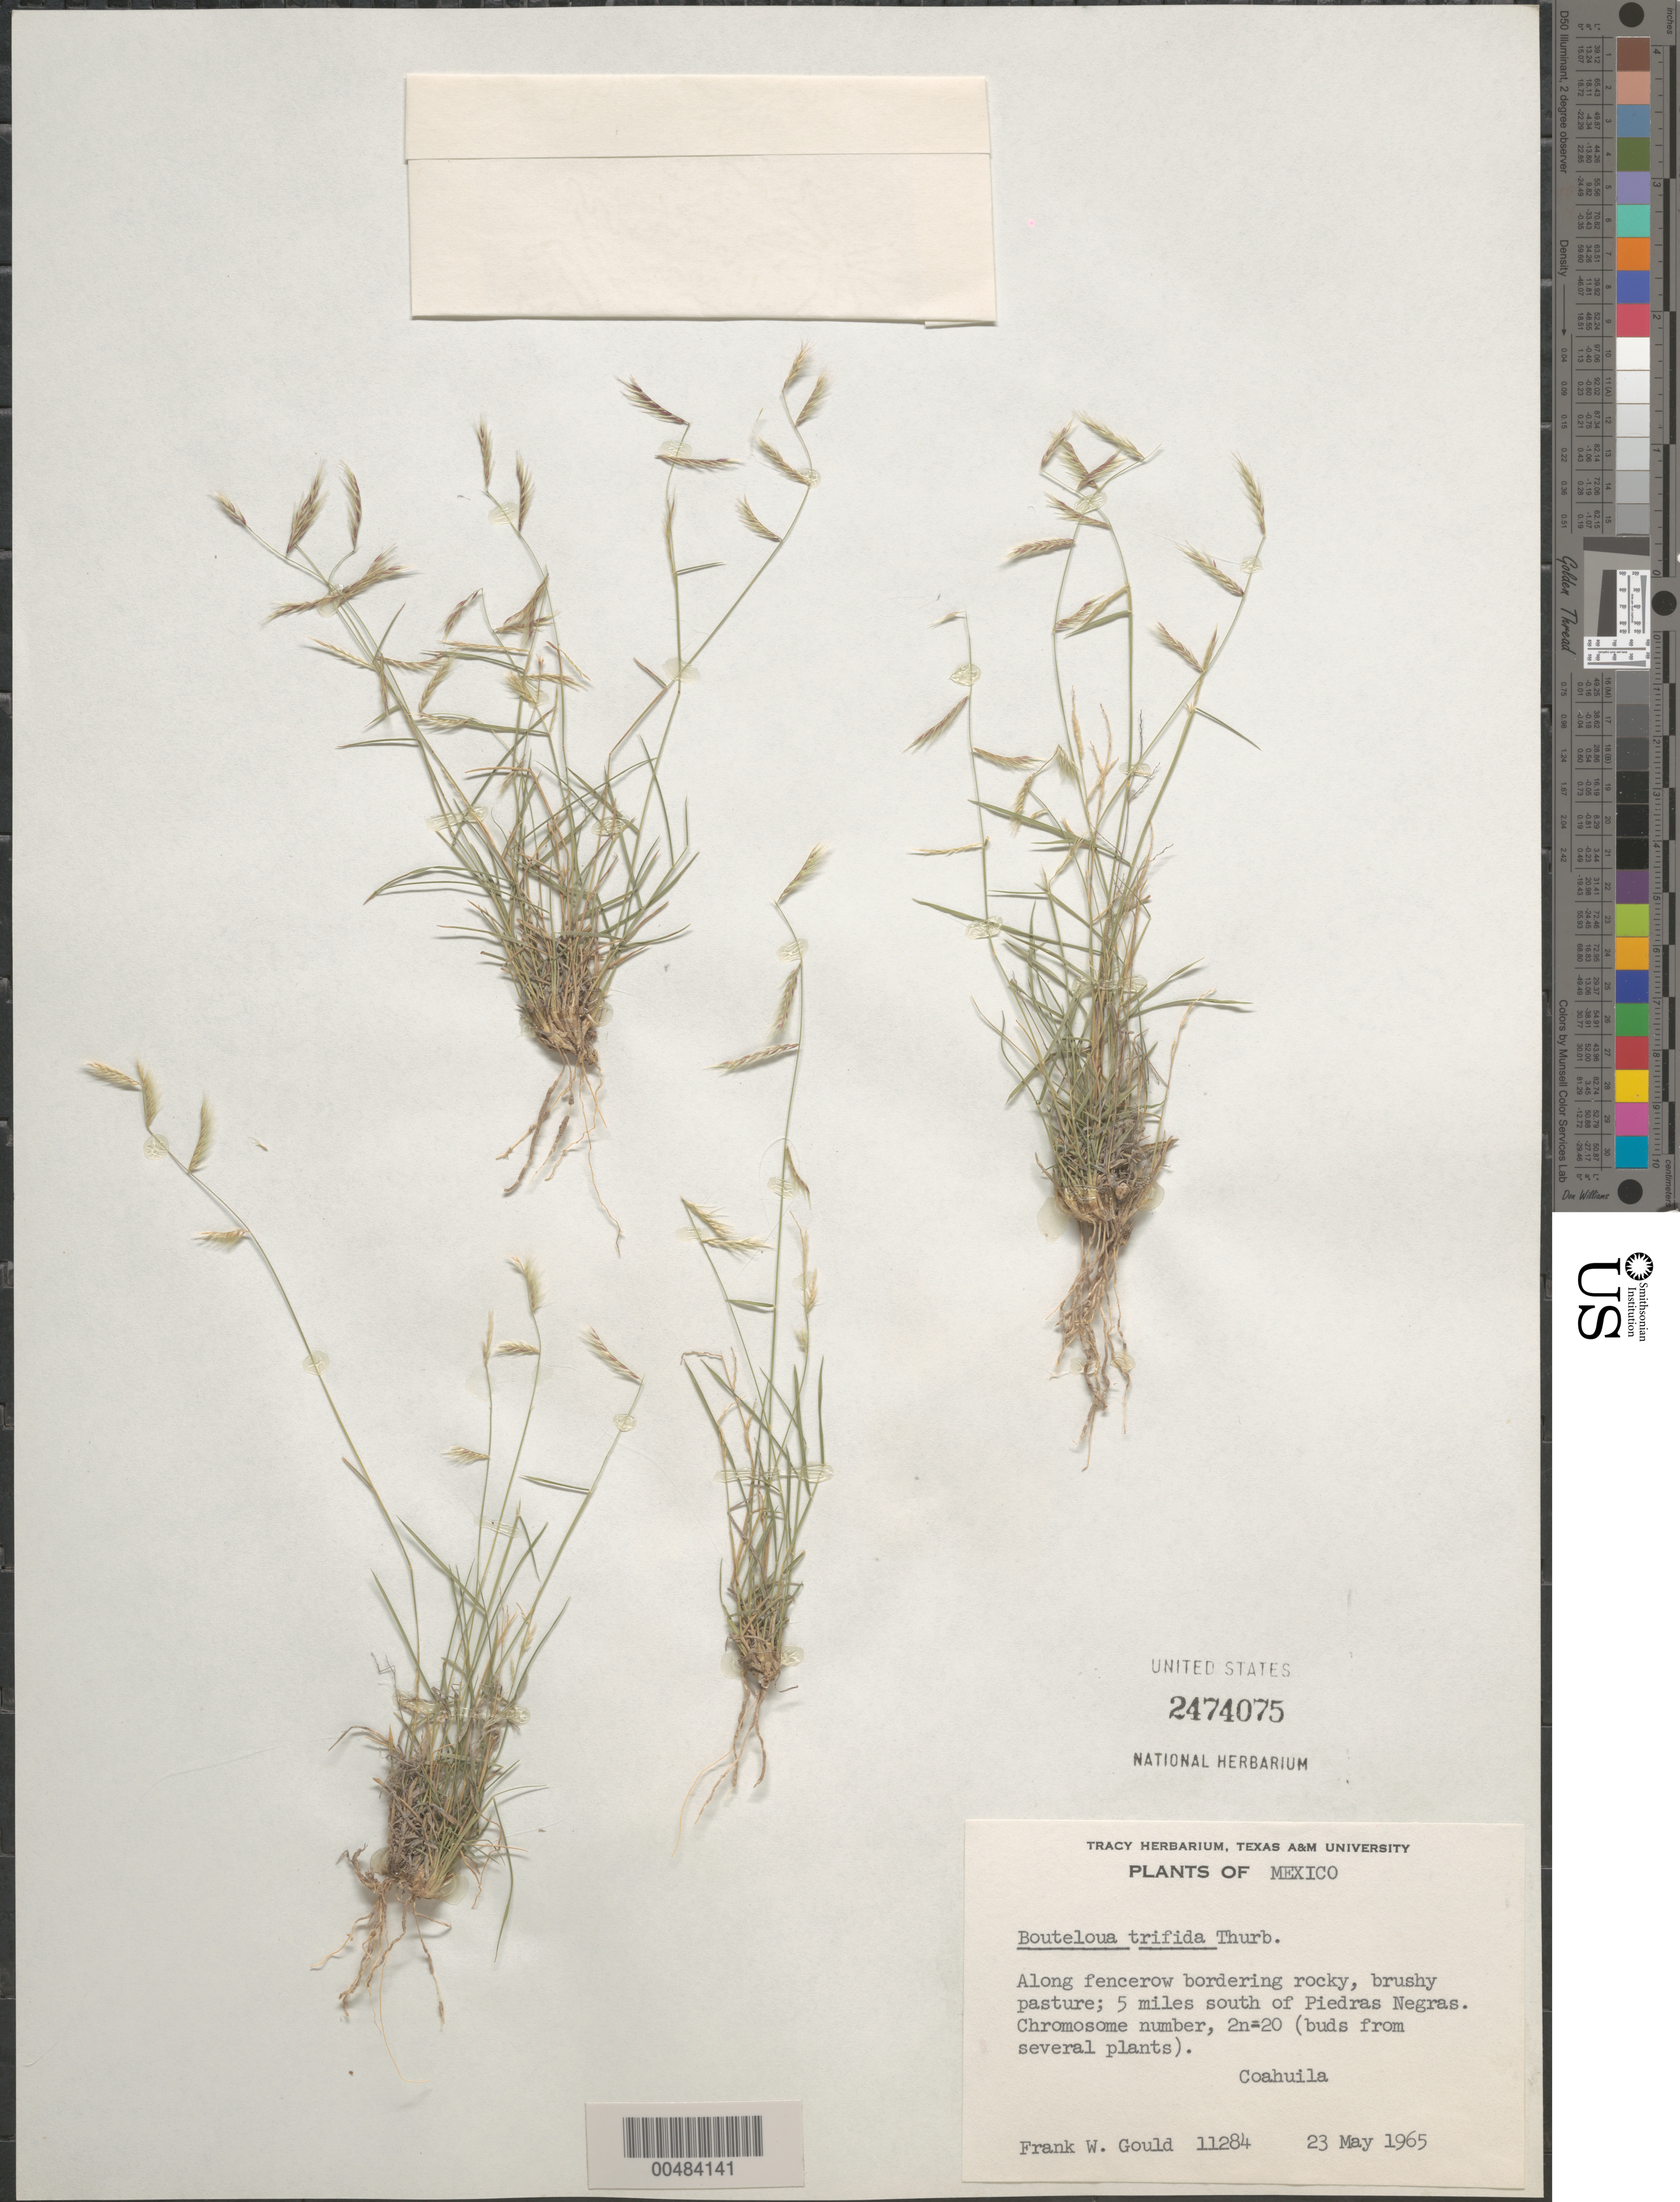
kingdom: Plantae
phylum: Tracheophyta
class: Liliopsida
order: Poales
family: Poaceae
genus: Bouteloua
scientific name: Bouteloua trifida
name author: Thurb.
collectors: F. W. Gould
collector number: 11284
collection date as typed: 23 May 1965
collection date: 1965-05-23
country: Mexico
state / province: Coahuila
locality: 5 mi S of Piedras Negras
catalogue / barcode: US 2474075